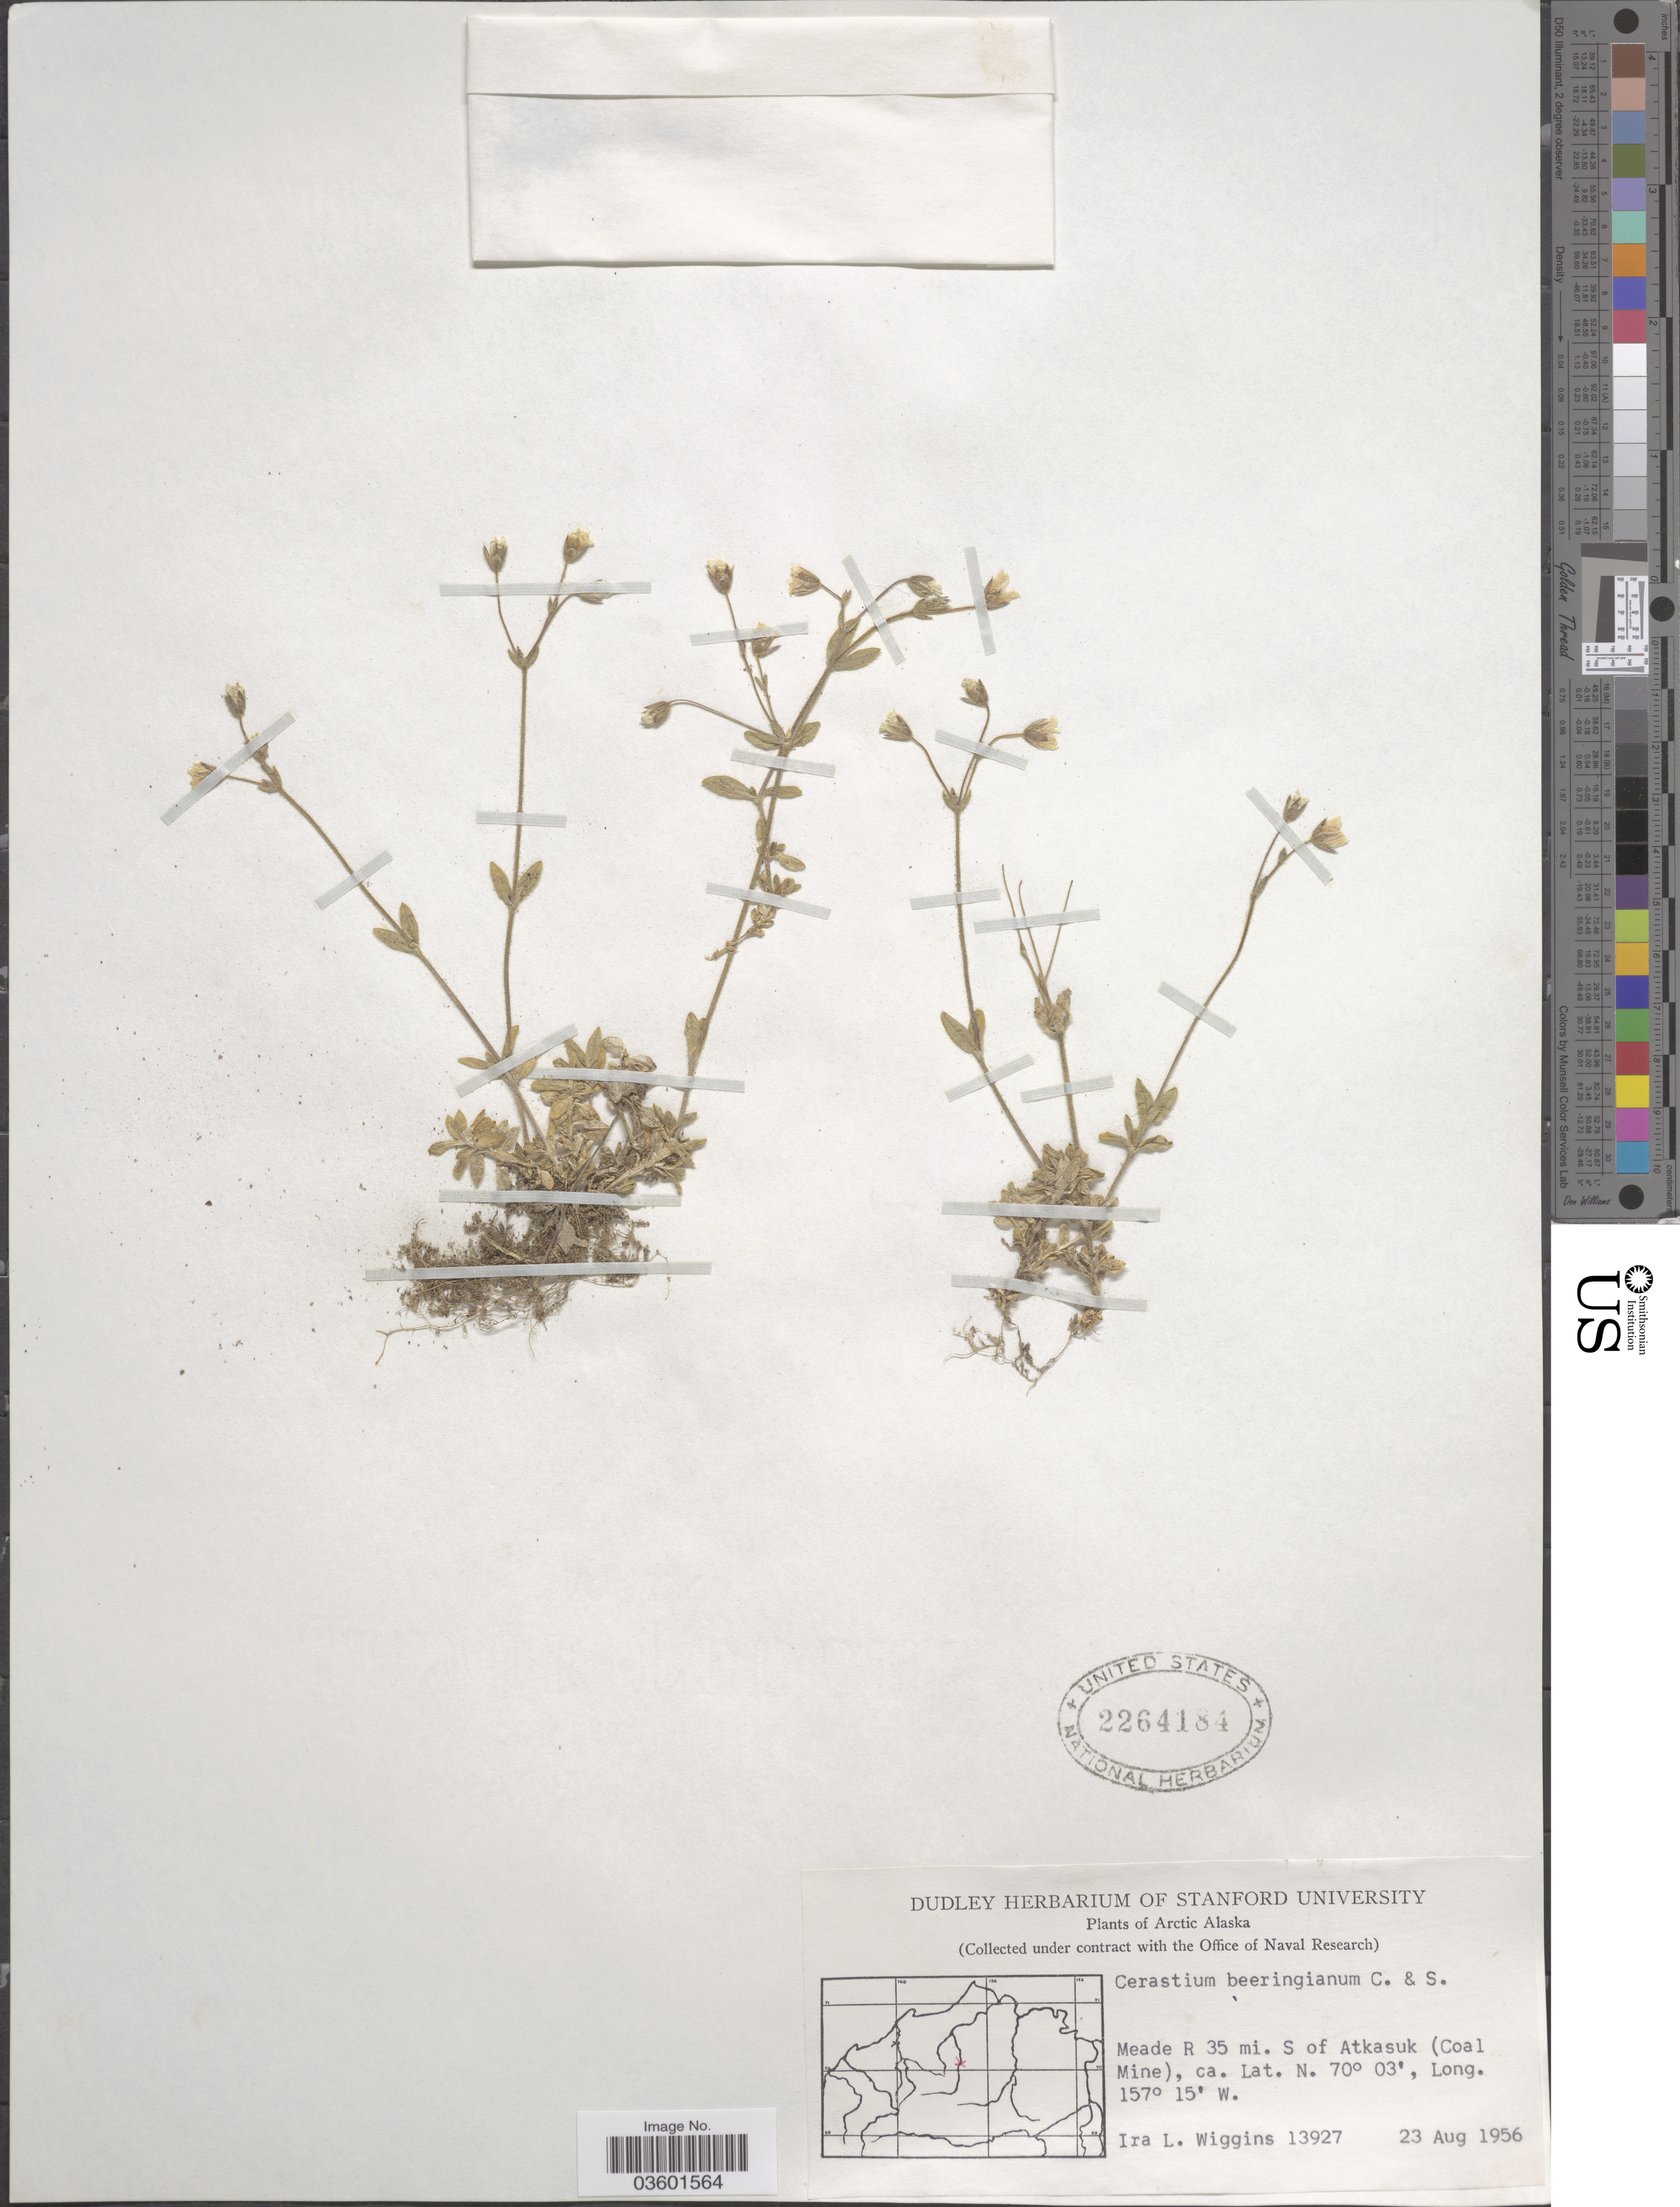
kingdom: Plantae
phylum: Tracheophyta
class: Magnoliopsida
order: Caryophyllales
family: Caryophyllaceae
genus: Cerastium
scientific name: Cerastium beeringianum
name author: Cham. & Schltdl.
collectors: I. L. Wiggins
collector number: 13927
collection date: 1956-08-23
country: United States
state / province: Alaska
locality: Arctic Alaska. Meade R 35 mi. S of Atkasuk (Coal Mine).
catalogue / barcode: US 2264184